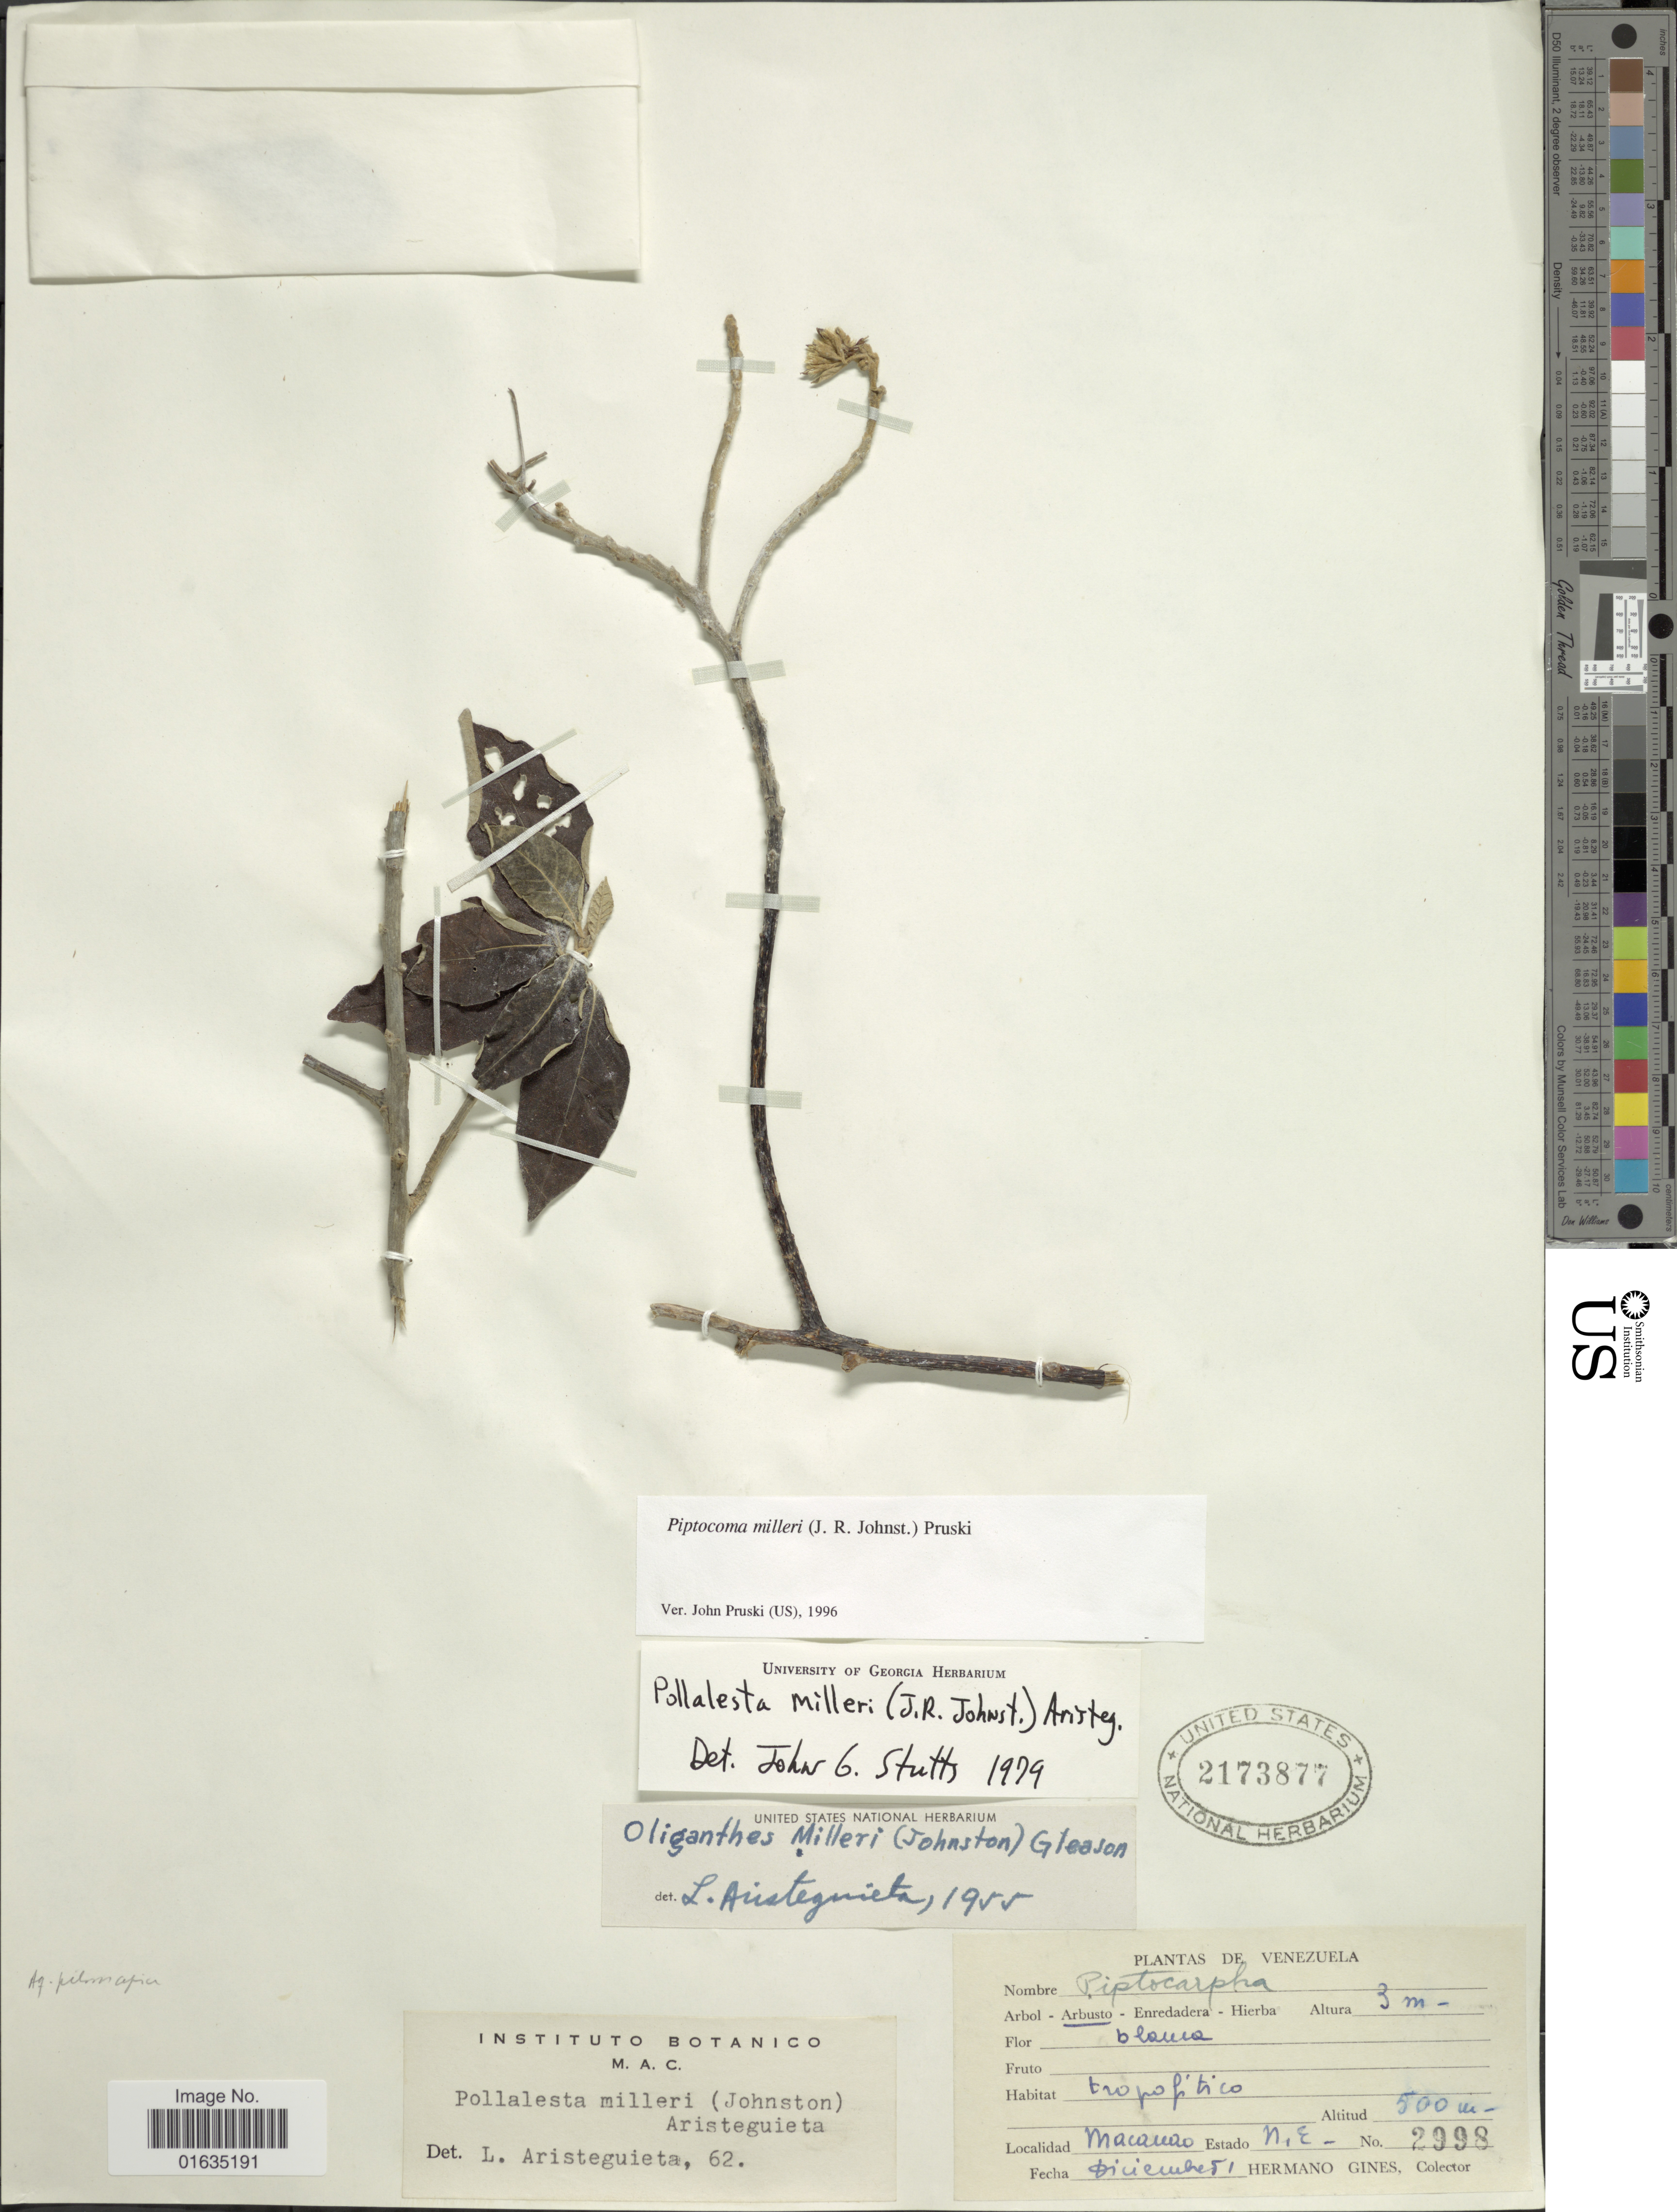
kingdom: Plantae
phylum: Tracheophyta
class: Magnoliopsida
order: Asterales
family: Asteraceae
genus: Piptocoma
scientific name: Piptocoma milleri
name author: (J.R. Johnst.) Pruski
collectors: Bro. Gines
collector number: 2998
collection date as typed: Transcribed d/m/y: /12/51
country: Venezuela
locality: Macanao, Estado N. E.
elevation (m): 500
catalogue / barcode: US 2173877